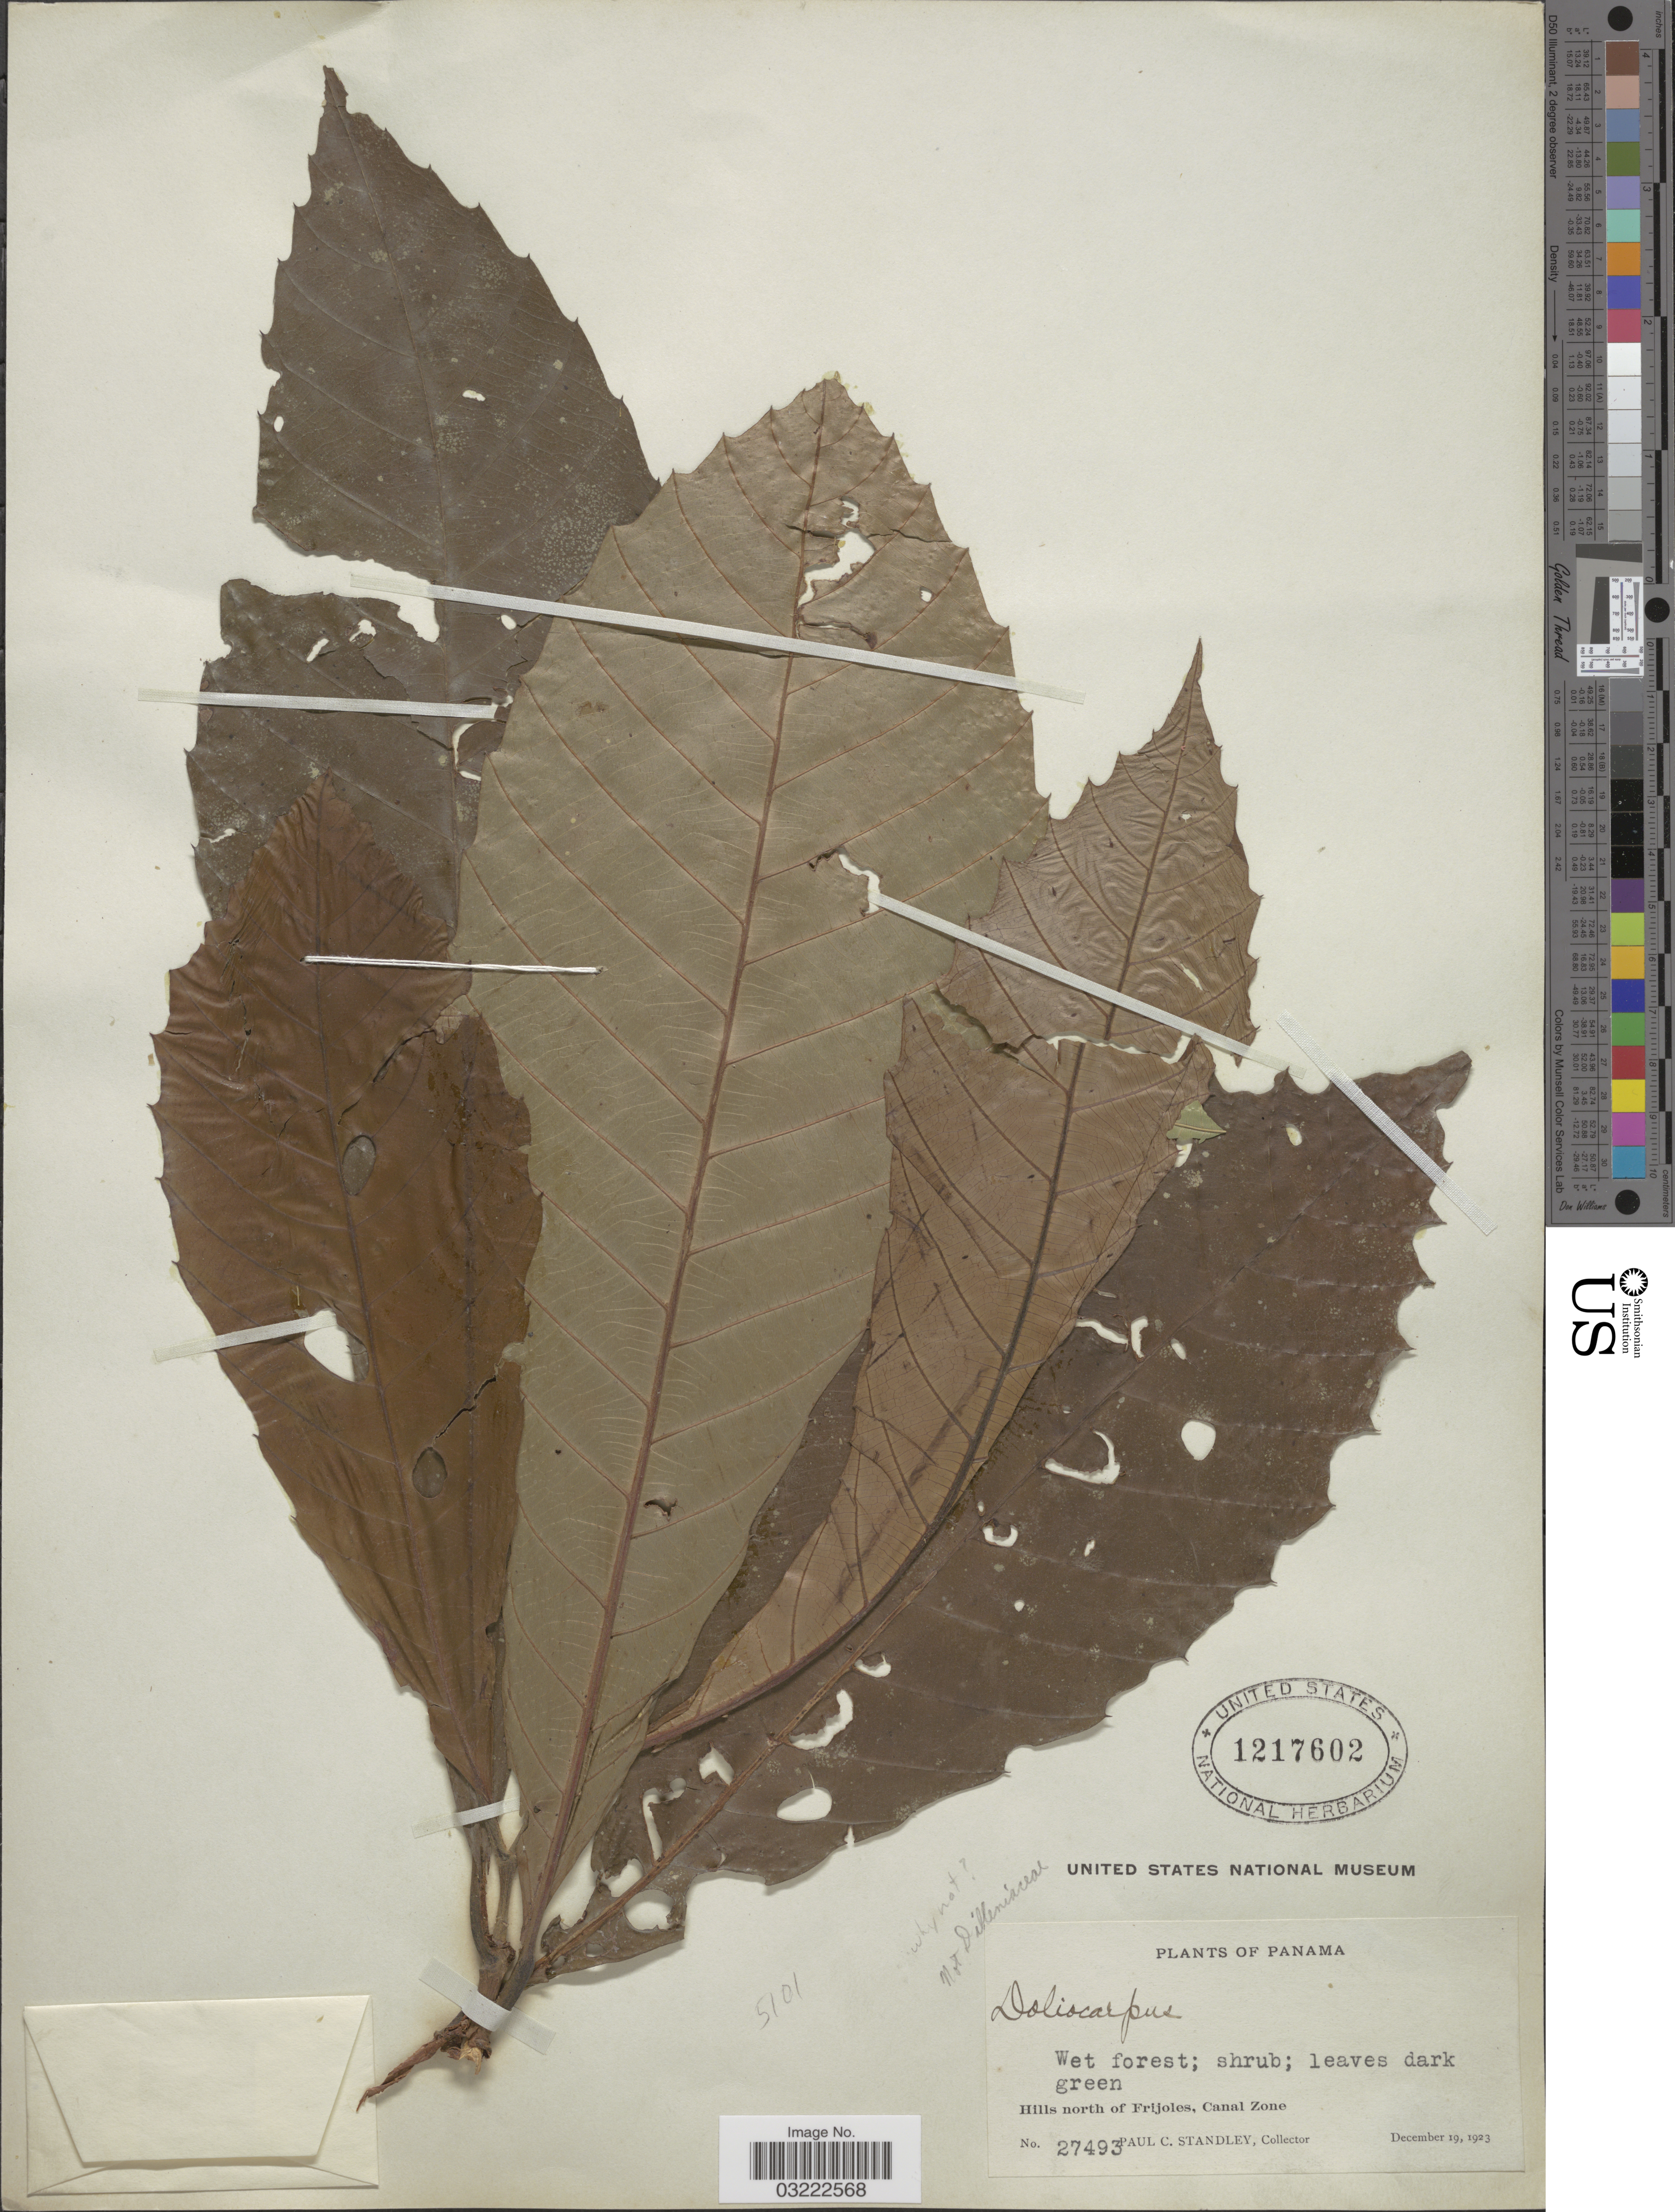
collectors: P. C. Standley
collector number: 27493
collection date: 1923-12-19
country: Panama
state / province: Colón / Panamá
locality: Hills north of Frijoles, Canal Zone.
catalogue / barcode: US 1217602